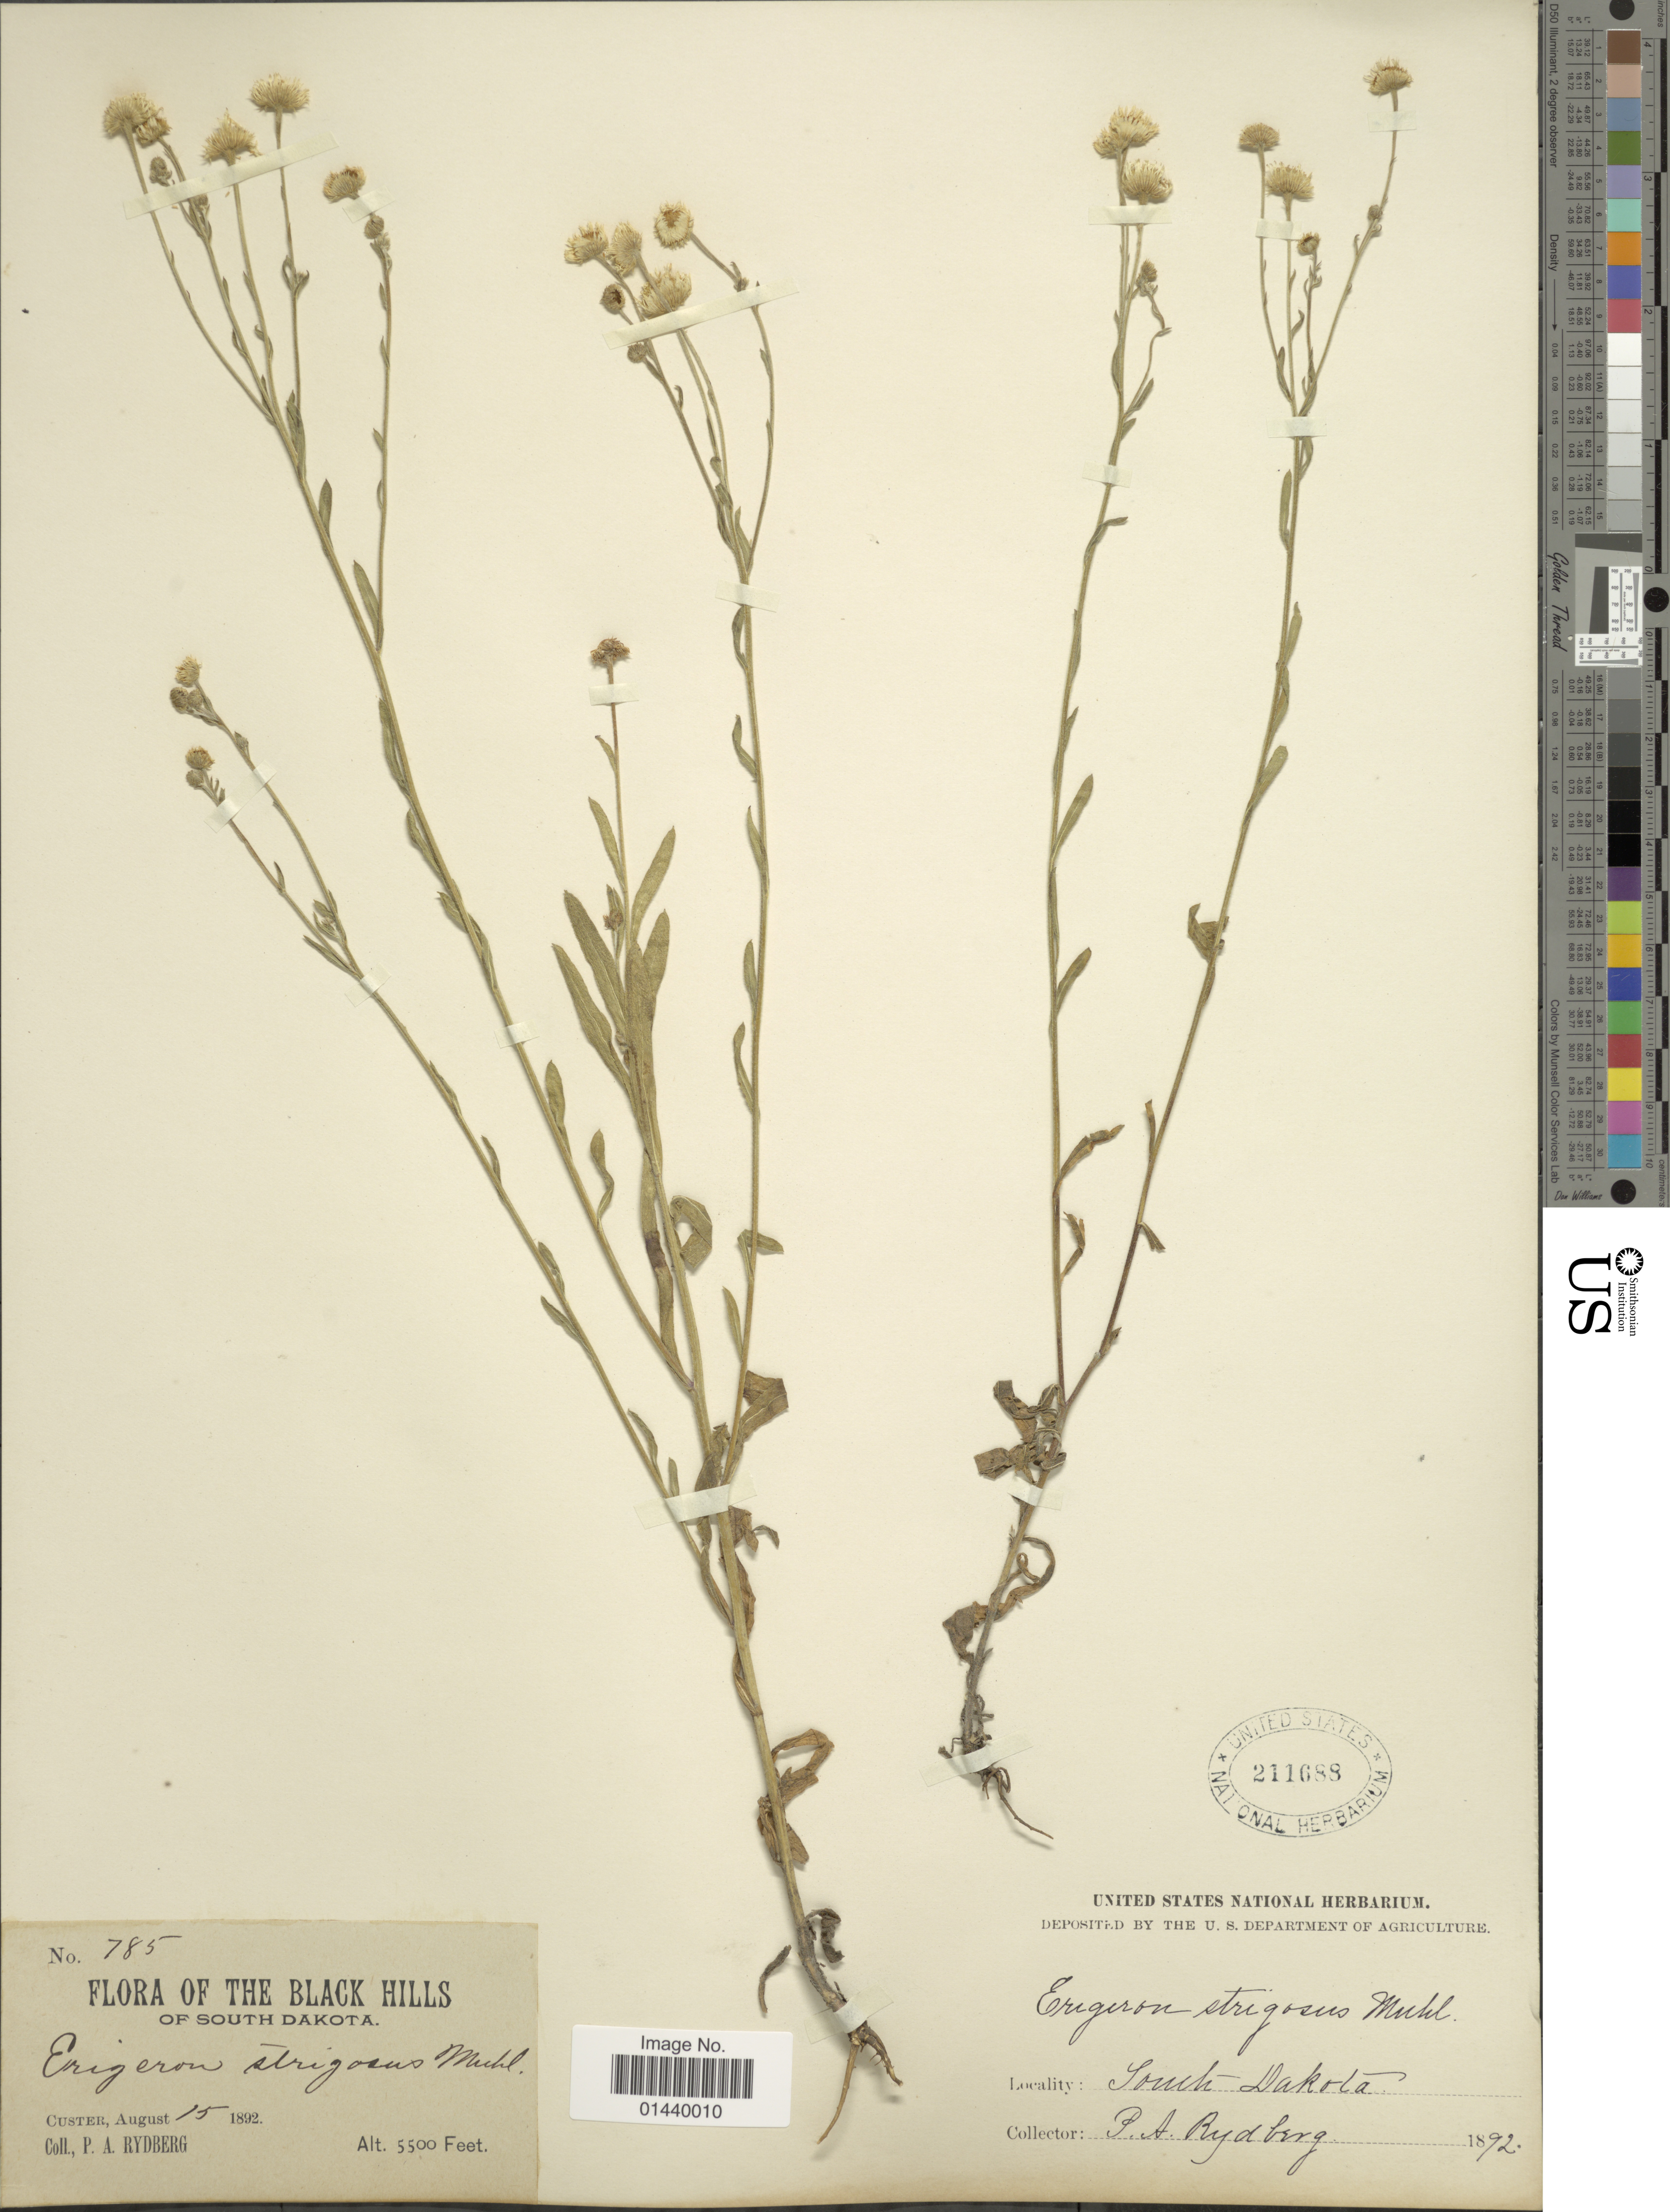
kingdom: Plantae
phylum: Tracheophyta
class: Magnoliopsida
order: Asterales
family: Asteraceae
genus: Erigeron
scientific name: Erigeron strigosus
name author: Muhl. ex Willd.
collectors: P. A. Rydberg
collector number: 785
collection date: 1892-08-15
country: United States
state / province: South Dakota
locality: The Black Hills. Custer.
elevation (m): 1676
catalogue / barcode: US 211688